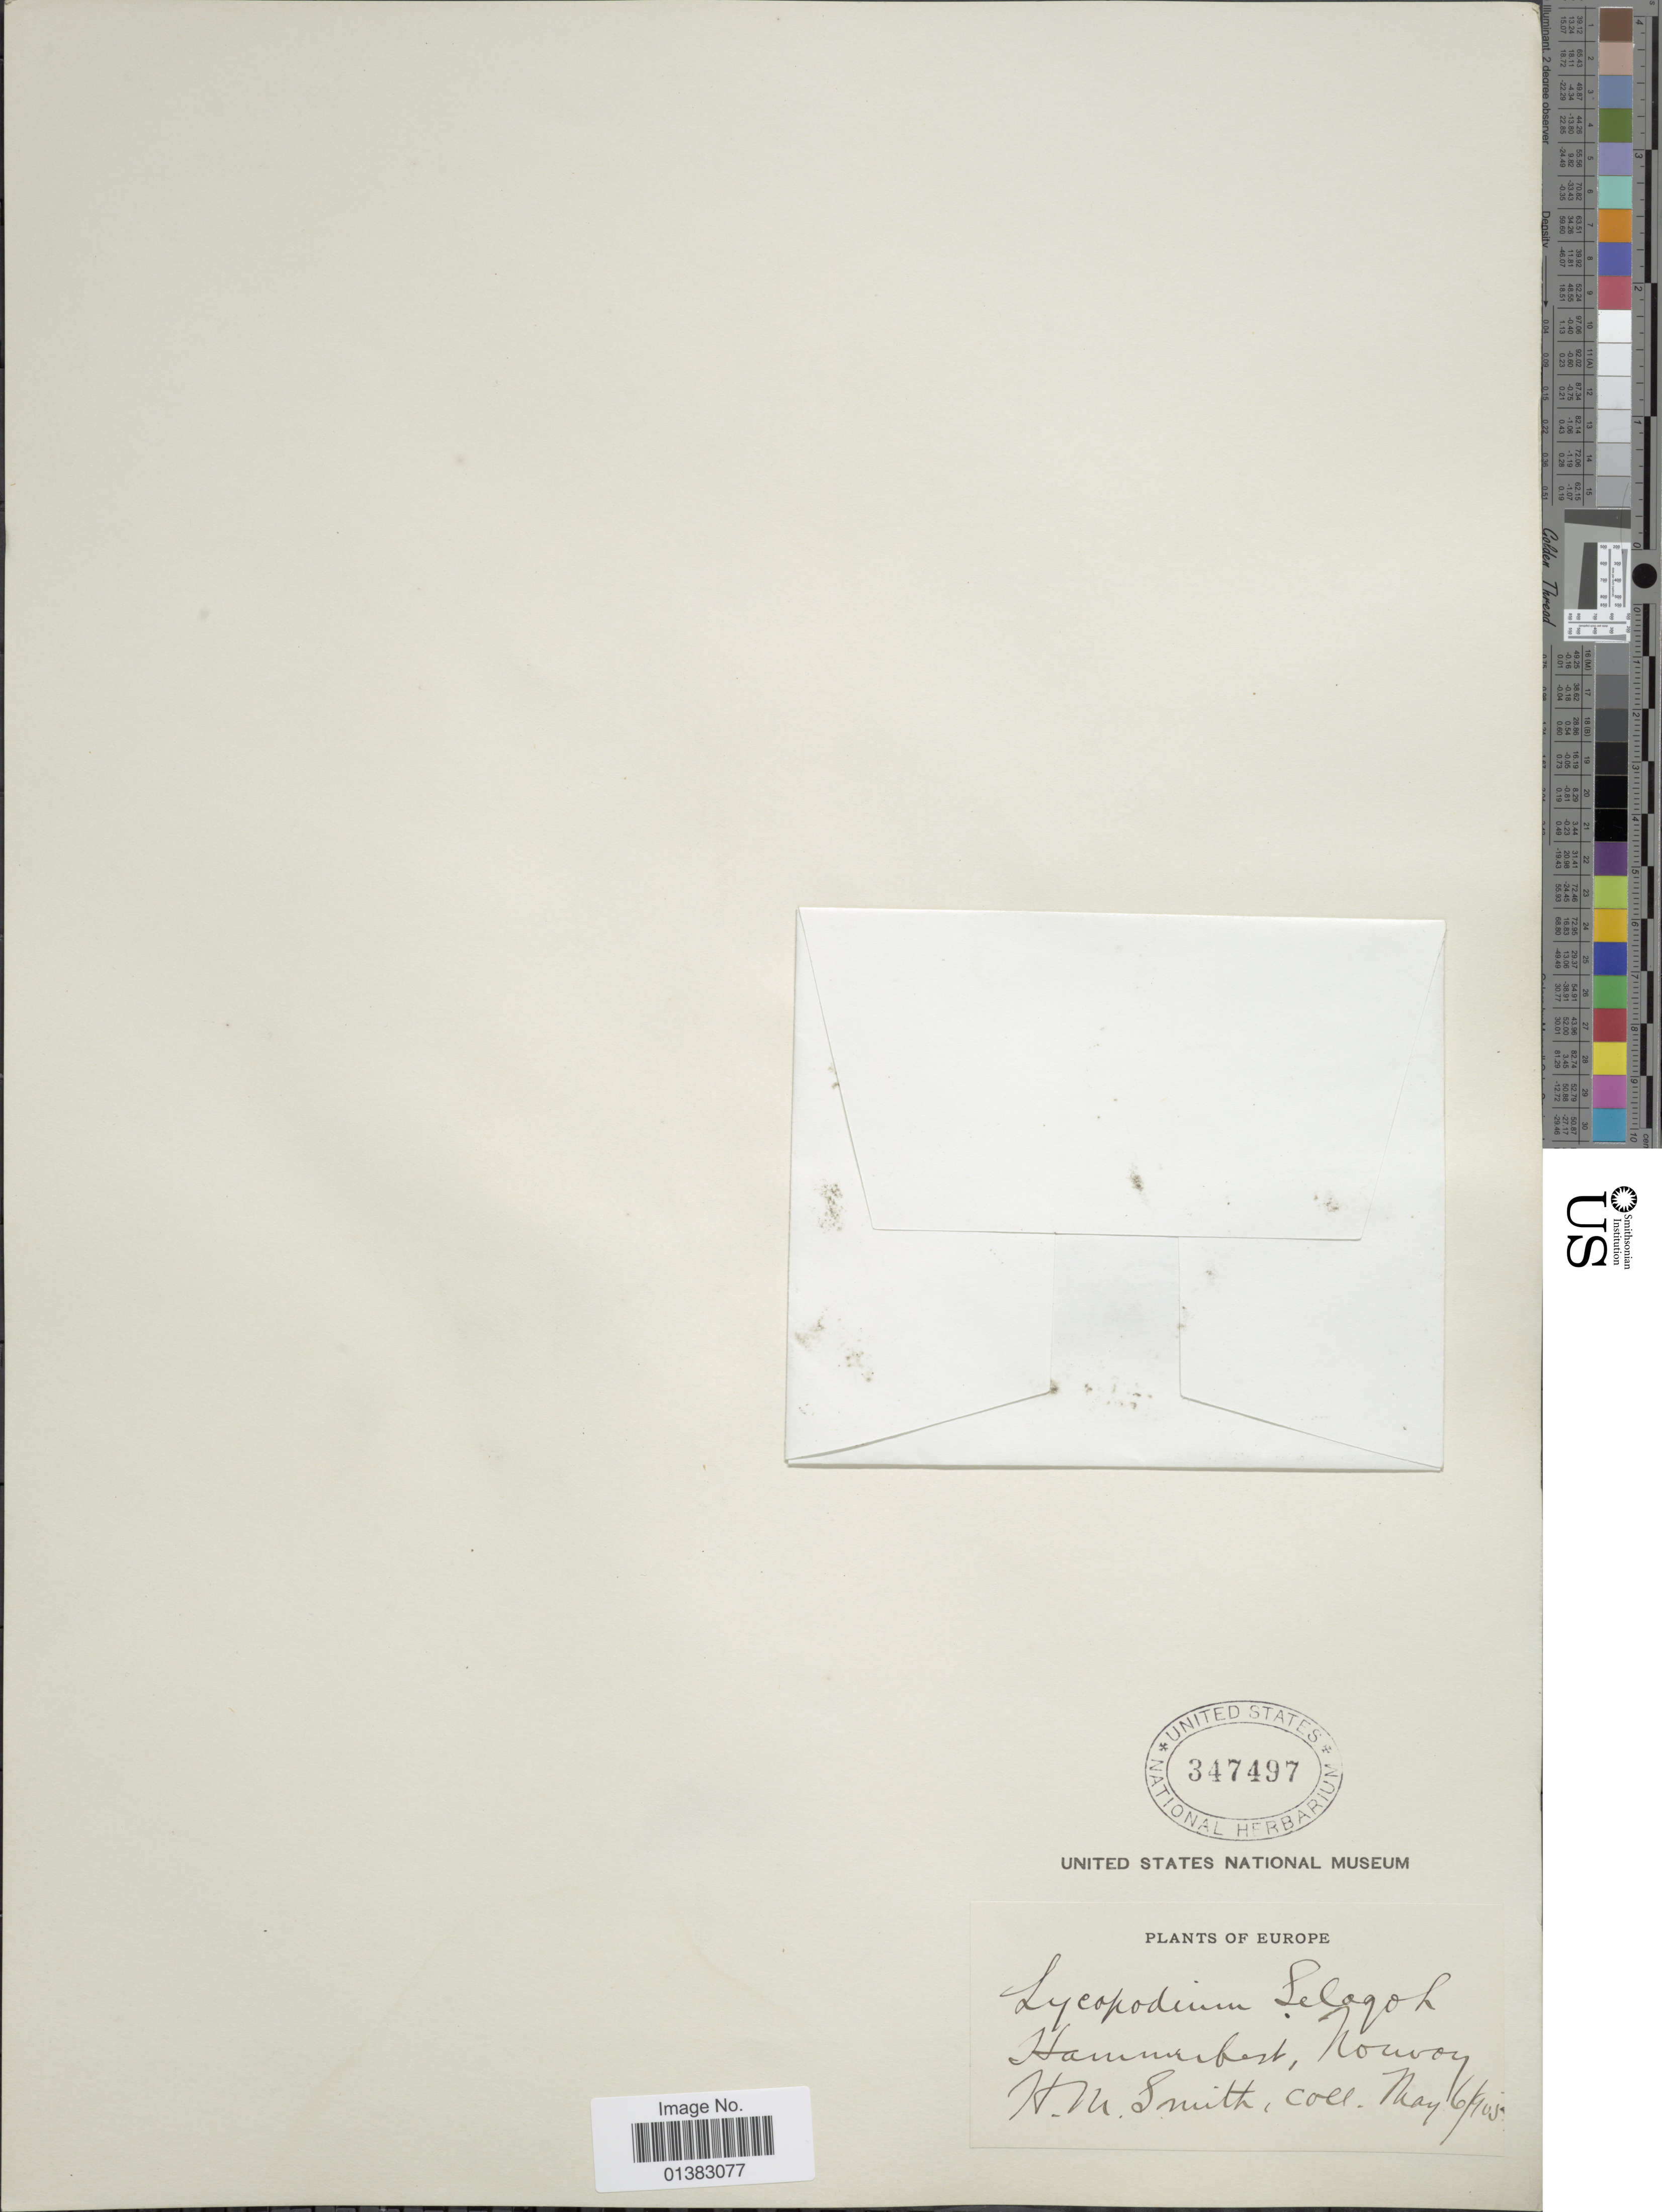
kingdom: Plantae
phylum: Tracheophyta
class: Lycopodiopsida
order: Lycopodiales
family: Lycopodiaceae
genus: Huperzia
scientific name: Huperzia selago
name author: (L.) Bernh. ex Schrank & Mart.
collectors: H. M. Smith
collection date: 1905-05-06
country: Norway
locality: Hammerfest.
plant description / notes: Corrected "Hamnurbest" to "Hammerfest."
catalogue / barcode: US 3479497